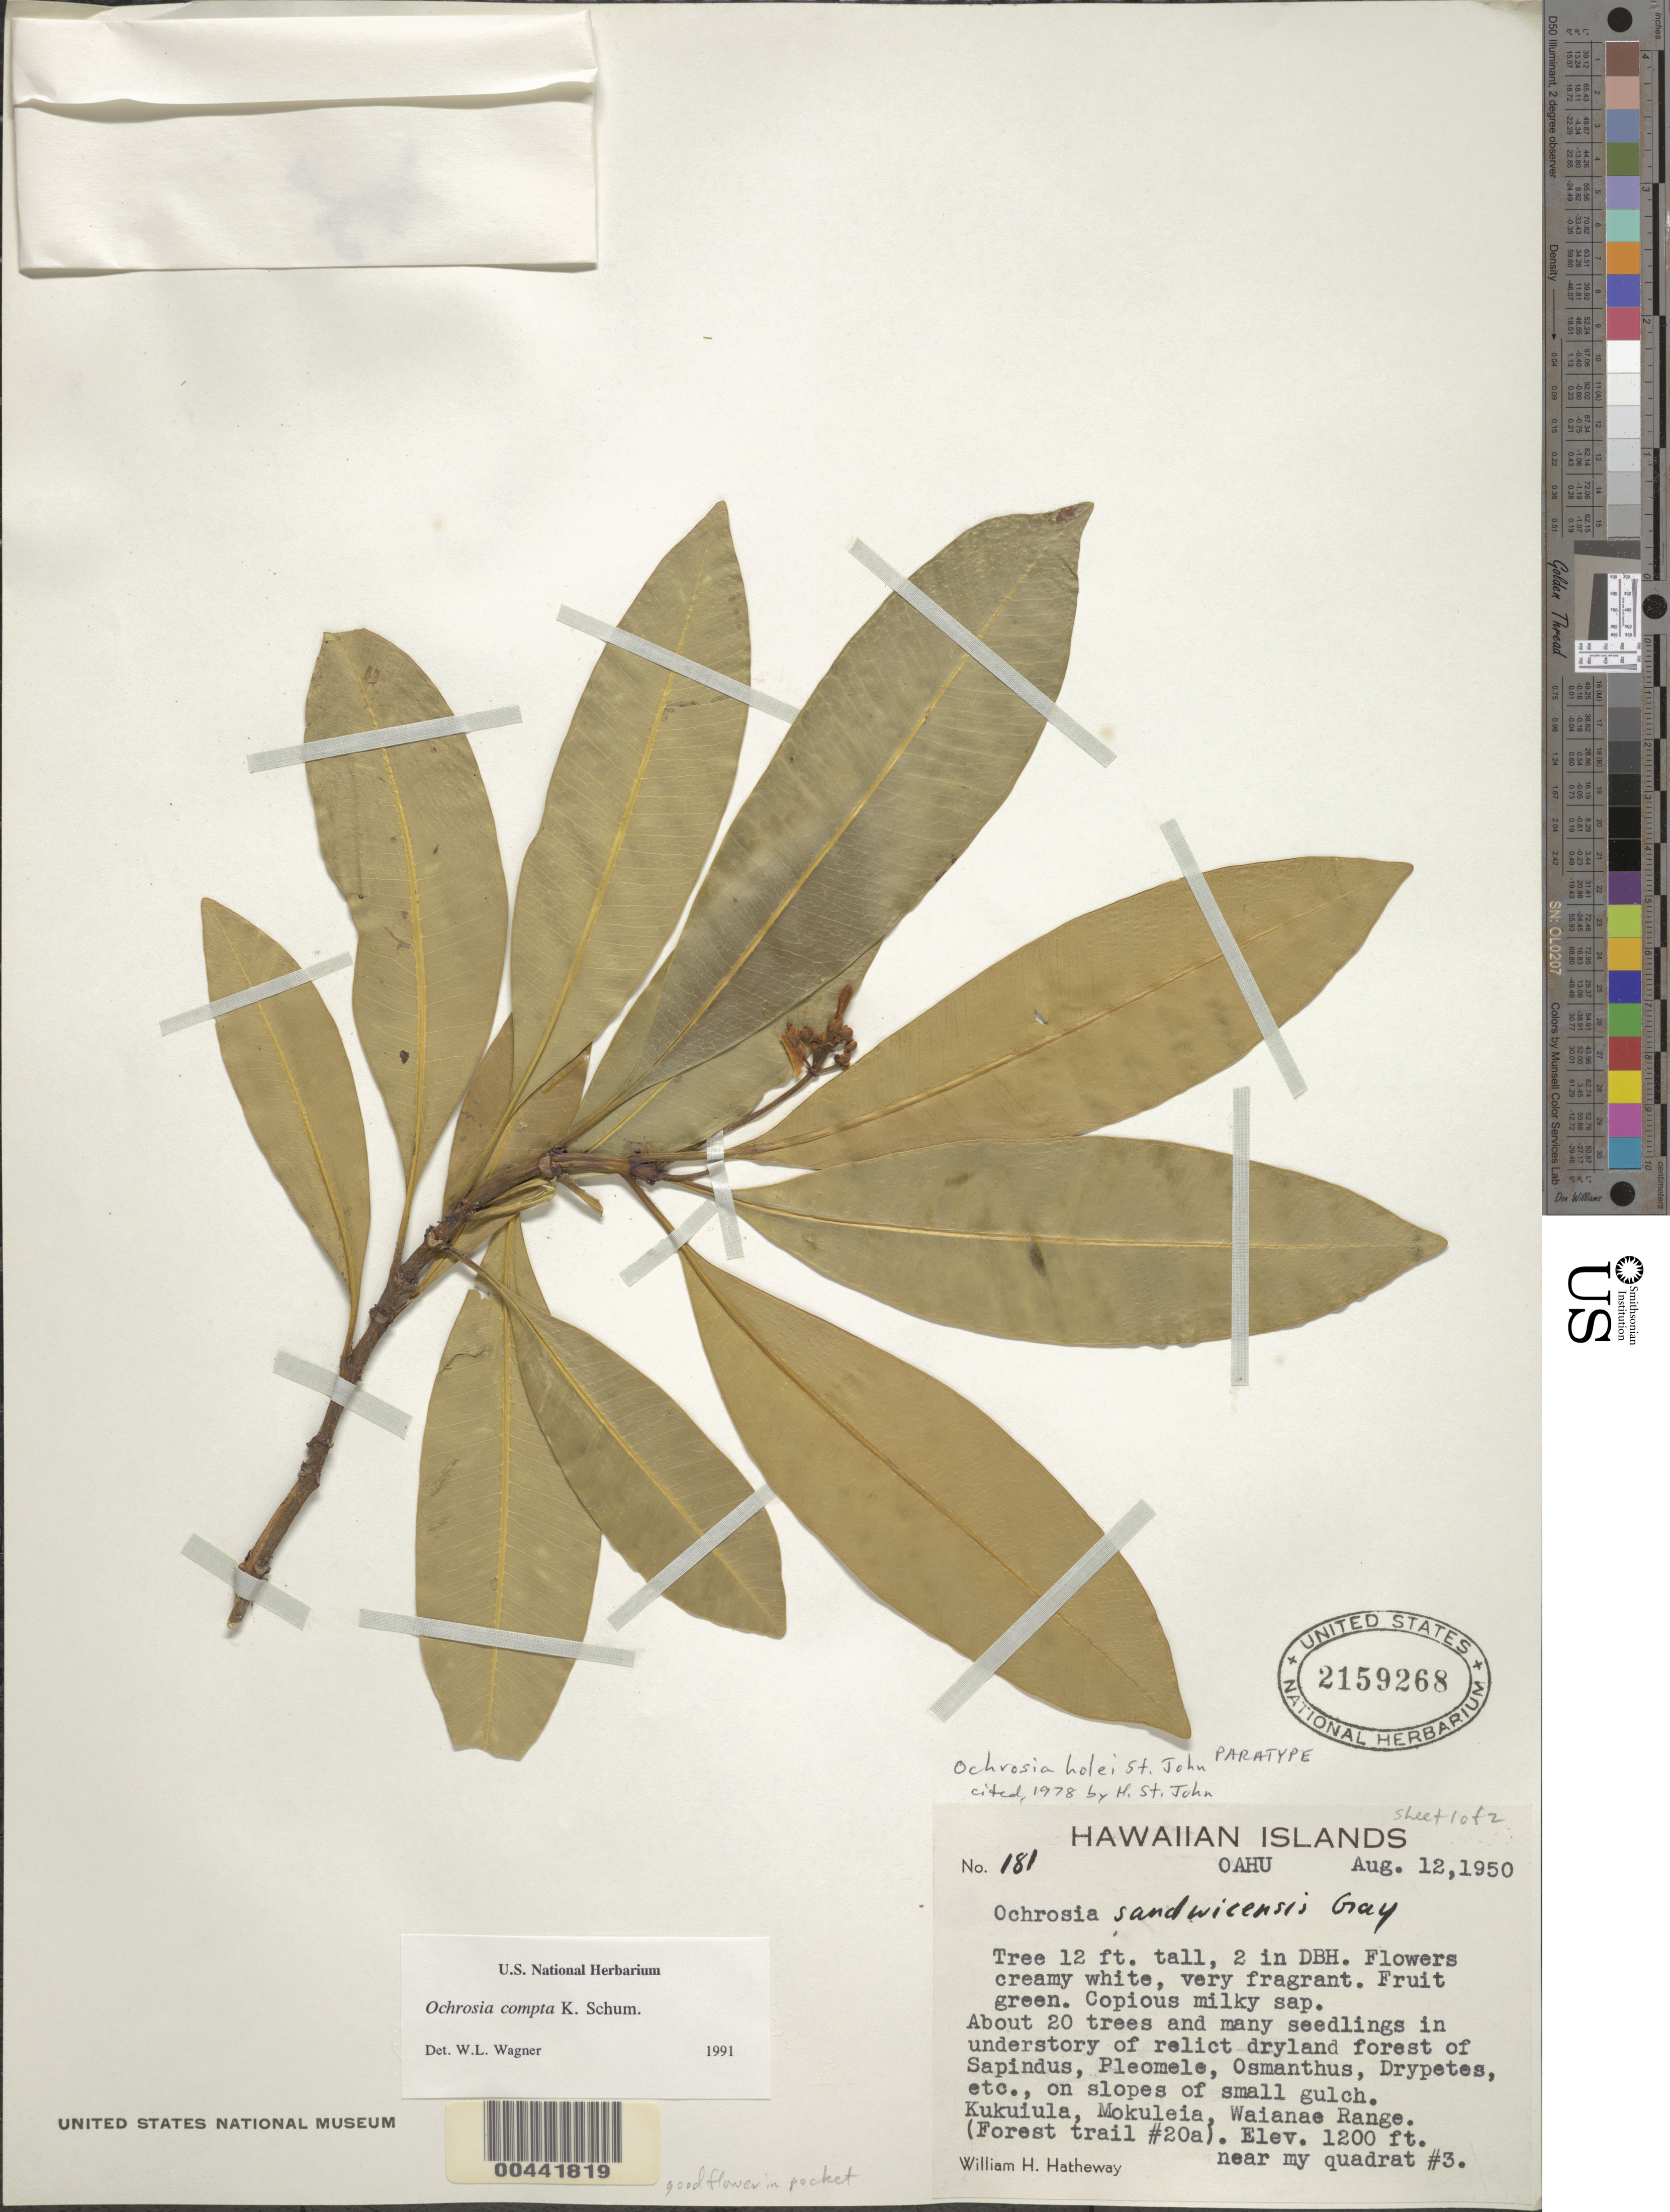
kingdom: Plantae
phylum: Tracheophyta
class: Magnoliopsida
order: Gentianales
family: Apocynaceae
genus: Ochrosia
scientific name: Ochrosia compta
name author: K. Schum.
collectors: W. H. Hatheway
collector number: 181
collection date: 1950-08-12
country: United States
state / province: Hawaii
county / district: Honolulu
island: Oahu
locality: Hawaiian Islands. Oahu. Kukuiula, Mokuleia, Waianae Range. (Forest trail #20a).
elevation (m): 366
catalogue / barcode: US 2159268